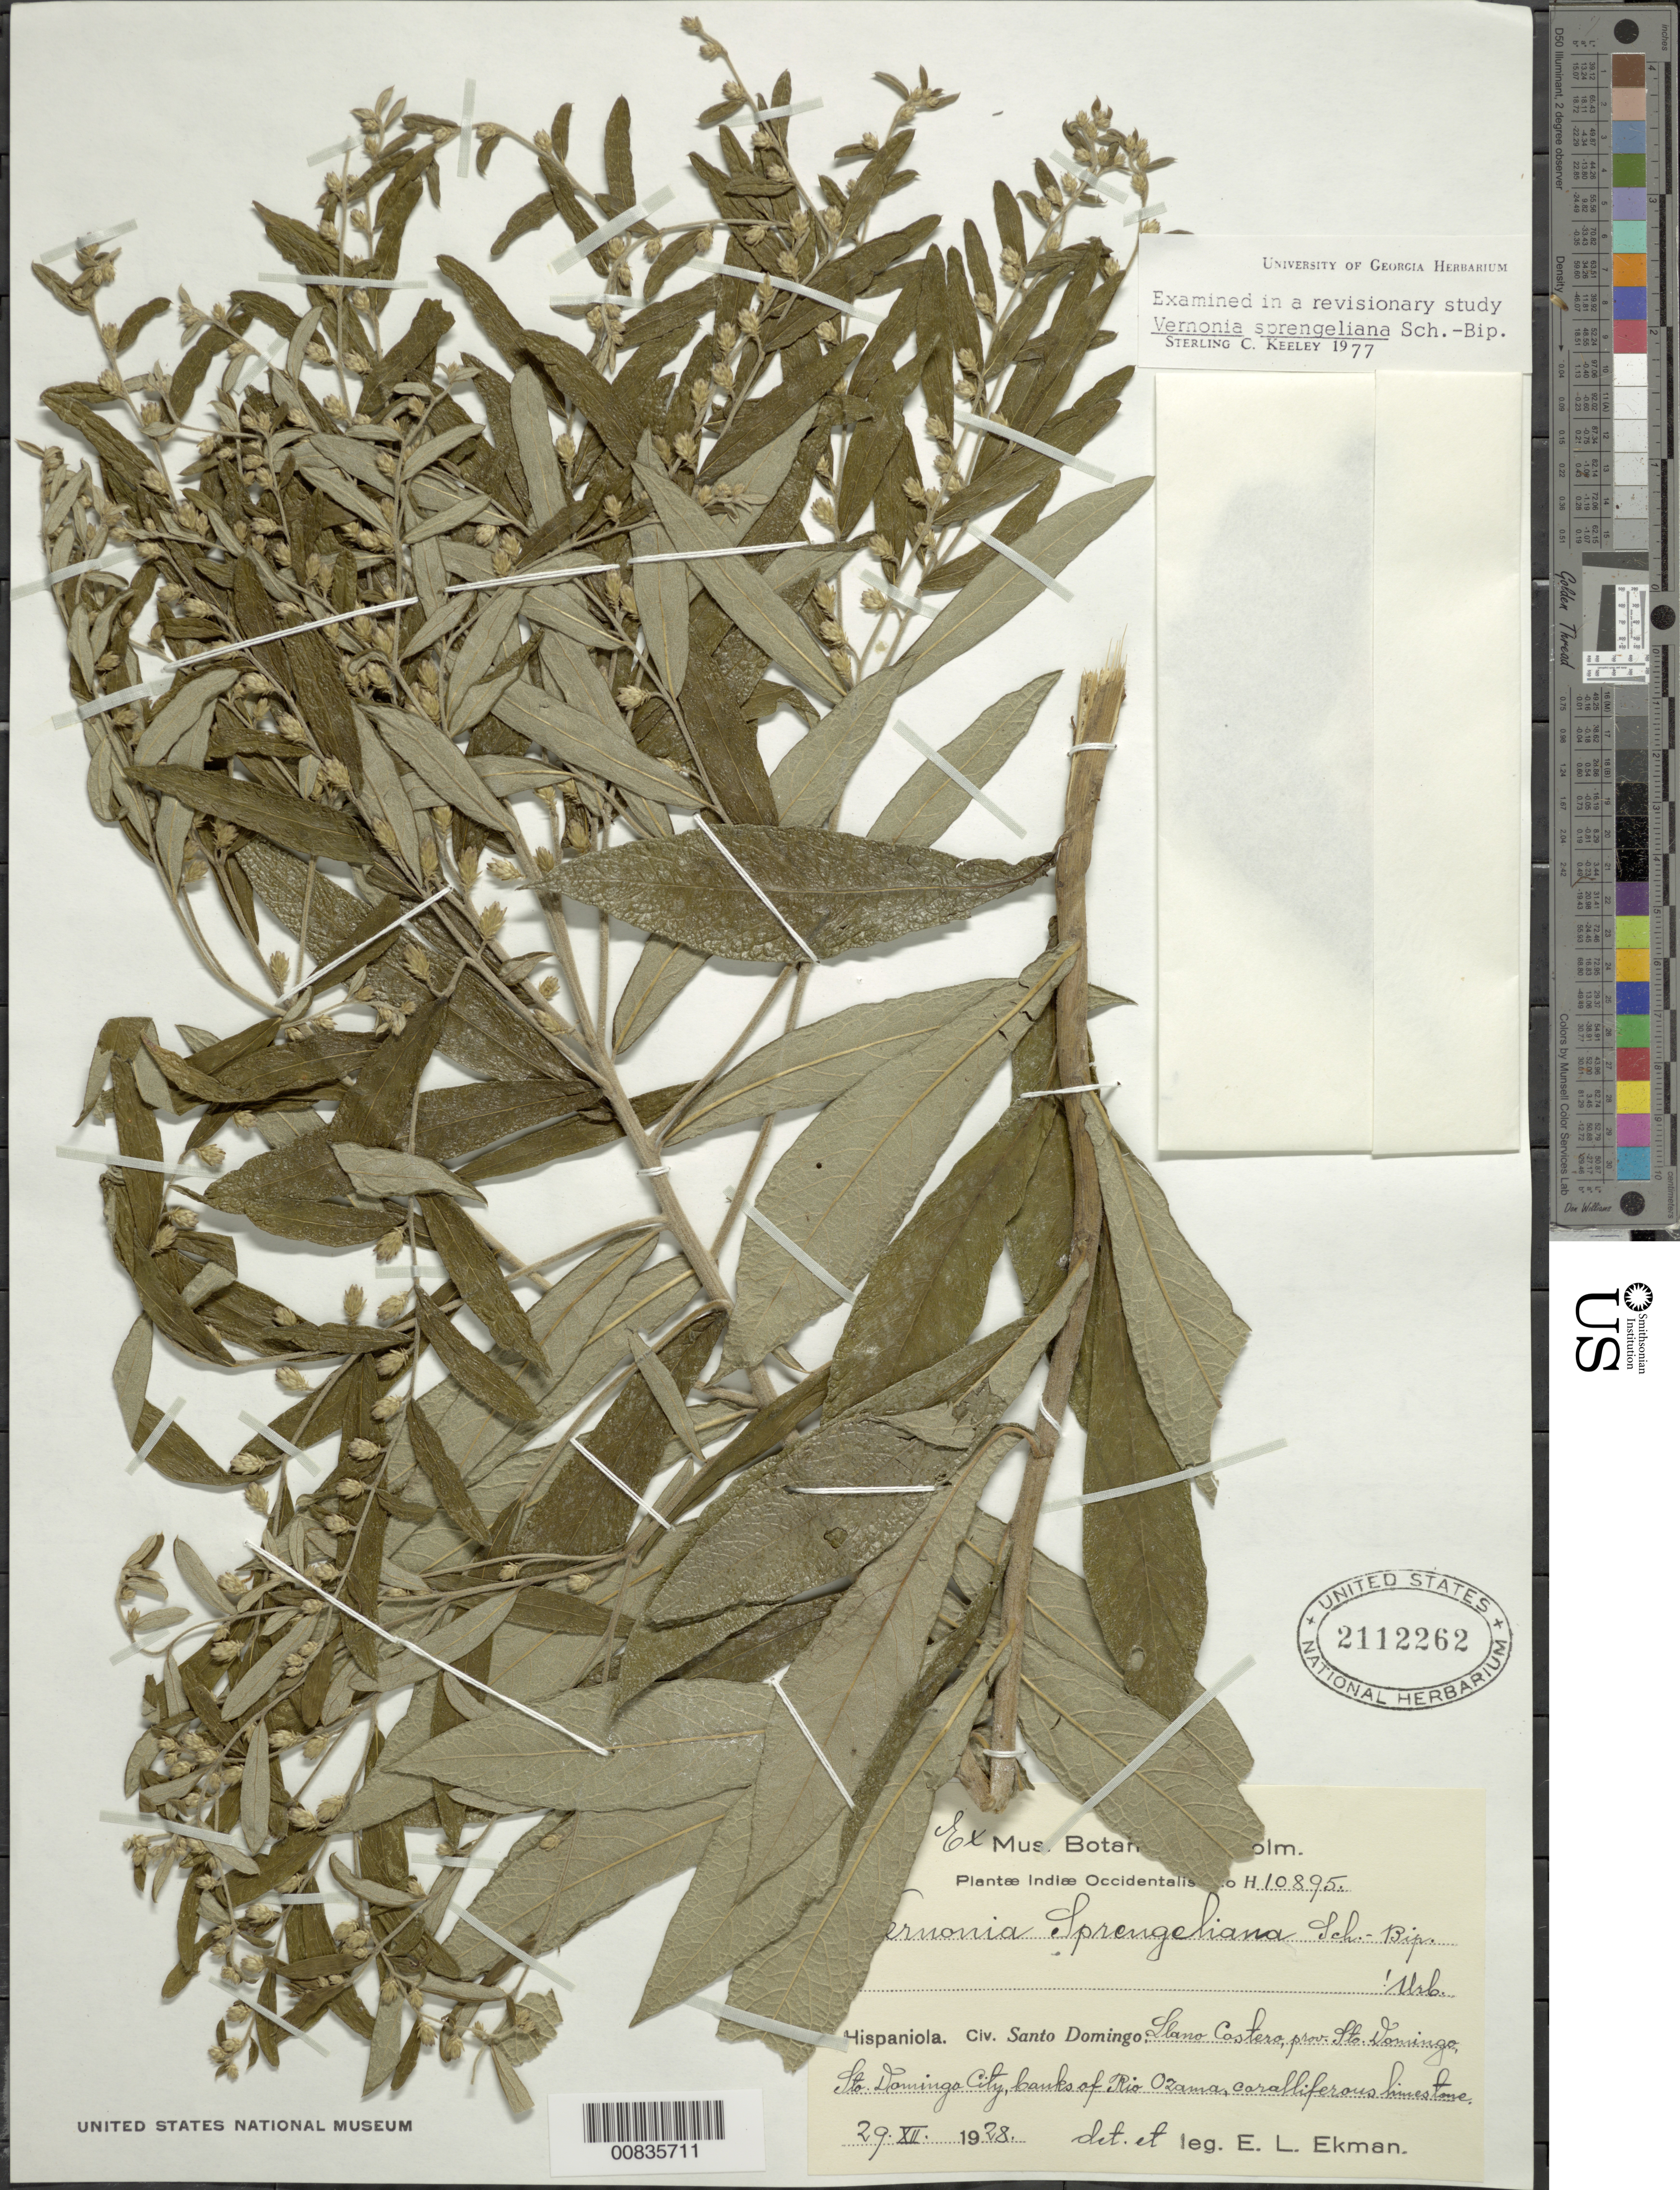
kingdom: Plantae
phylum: Tracheophyta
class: Magnoliopsida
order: Asterales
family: Asteraceae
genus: Lepidaploa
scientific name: Lepidaploa sprengeliana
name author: (Sch. Bip.) H. Rob.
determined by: Keeley, S. C.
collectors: E. L. Ekman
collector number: H 10895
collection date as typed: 29 Dec 1928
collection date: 1928-12-29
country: Dominican Republic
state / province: Distrito Nacional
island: Hispaniola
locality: Llano Costero, Santo Domingo City, Rio Ozama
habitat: River banks on coraliferous limestone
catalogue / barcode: US 2112262